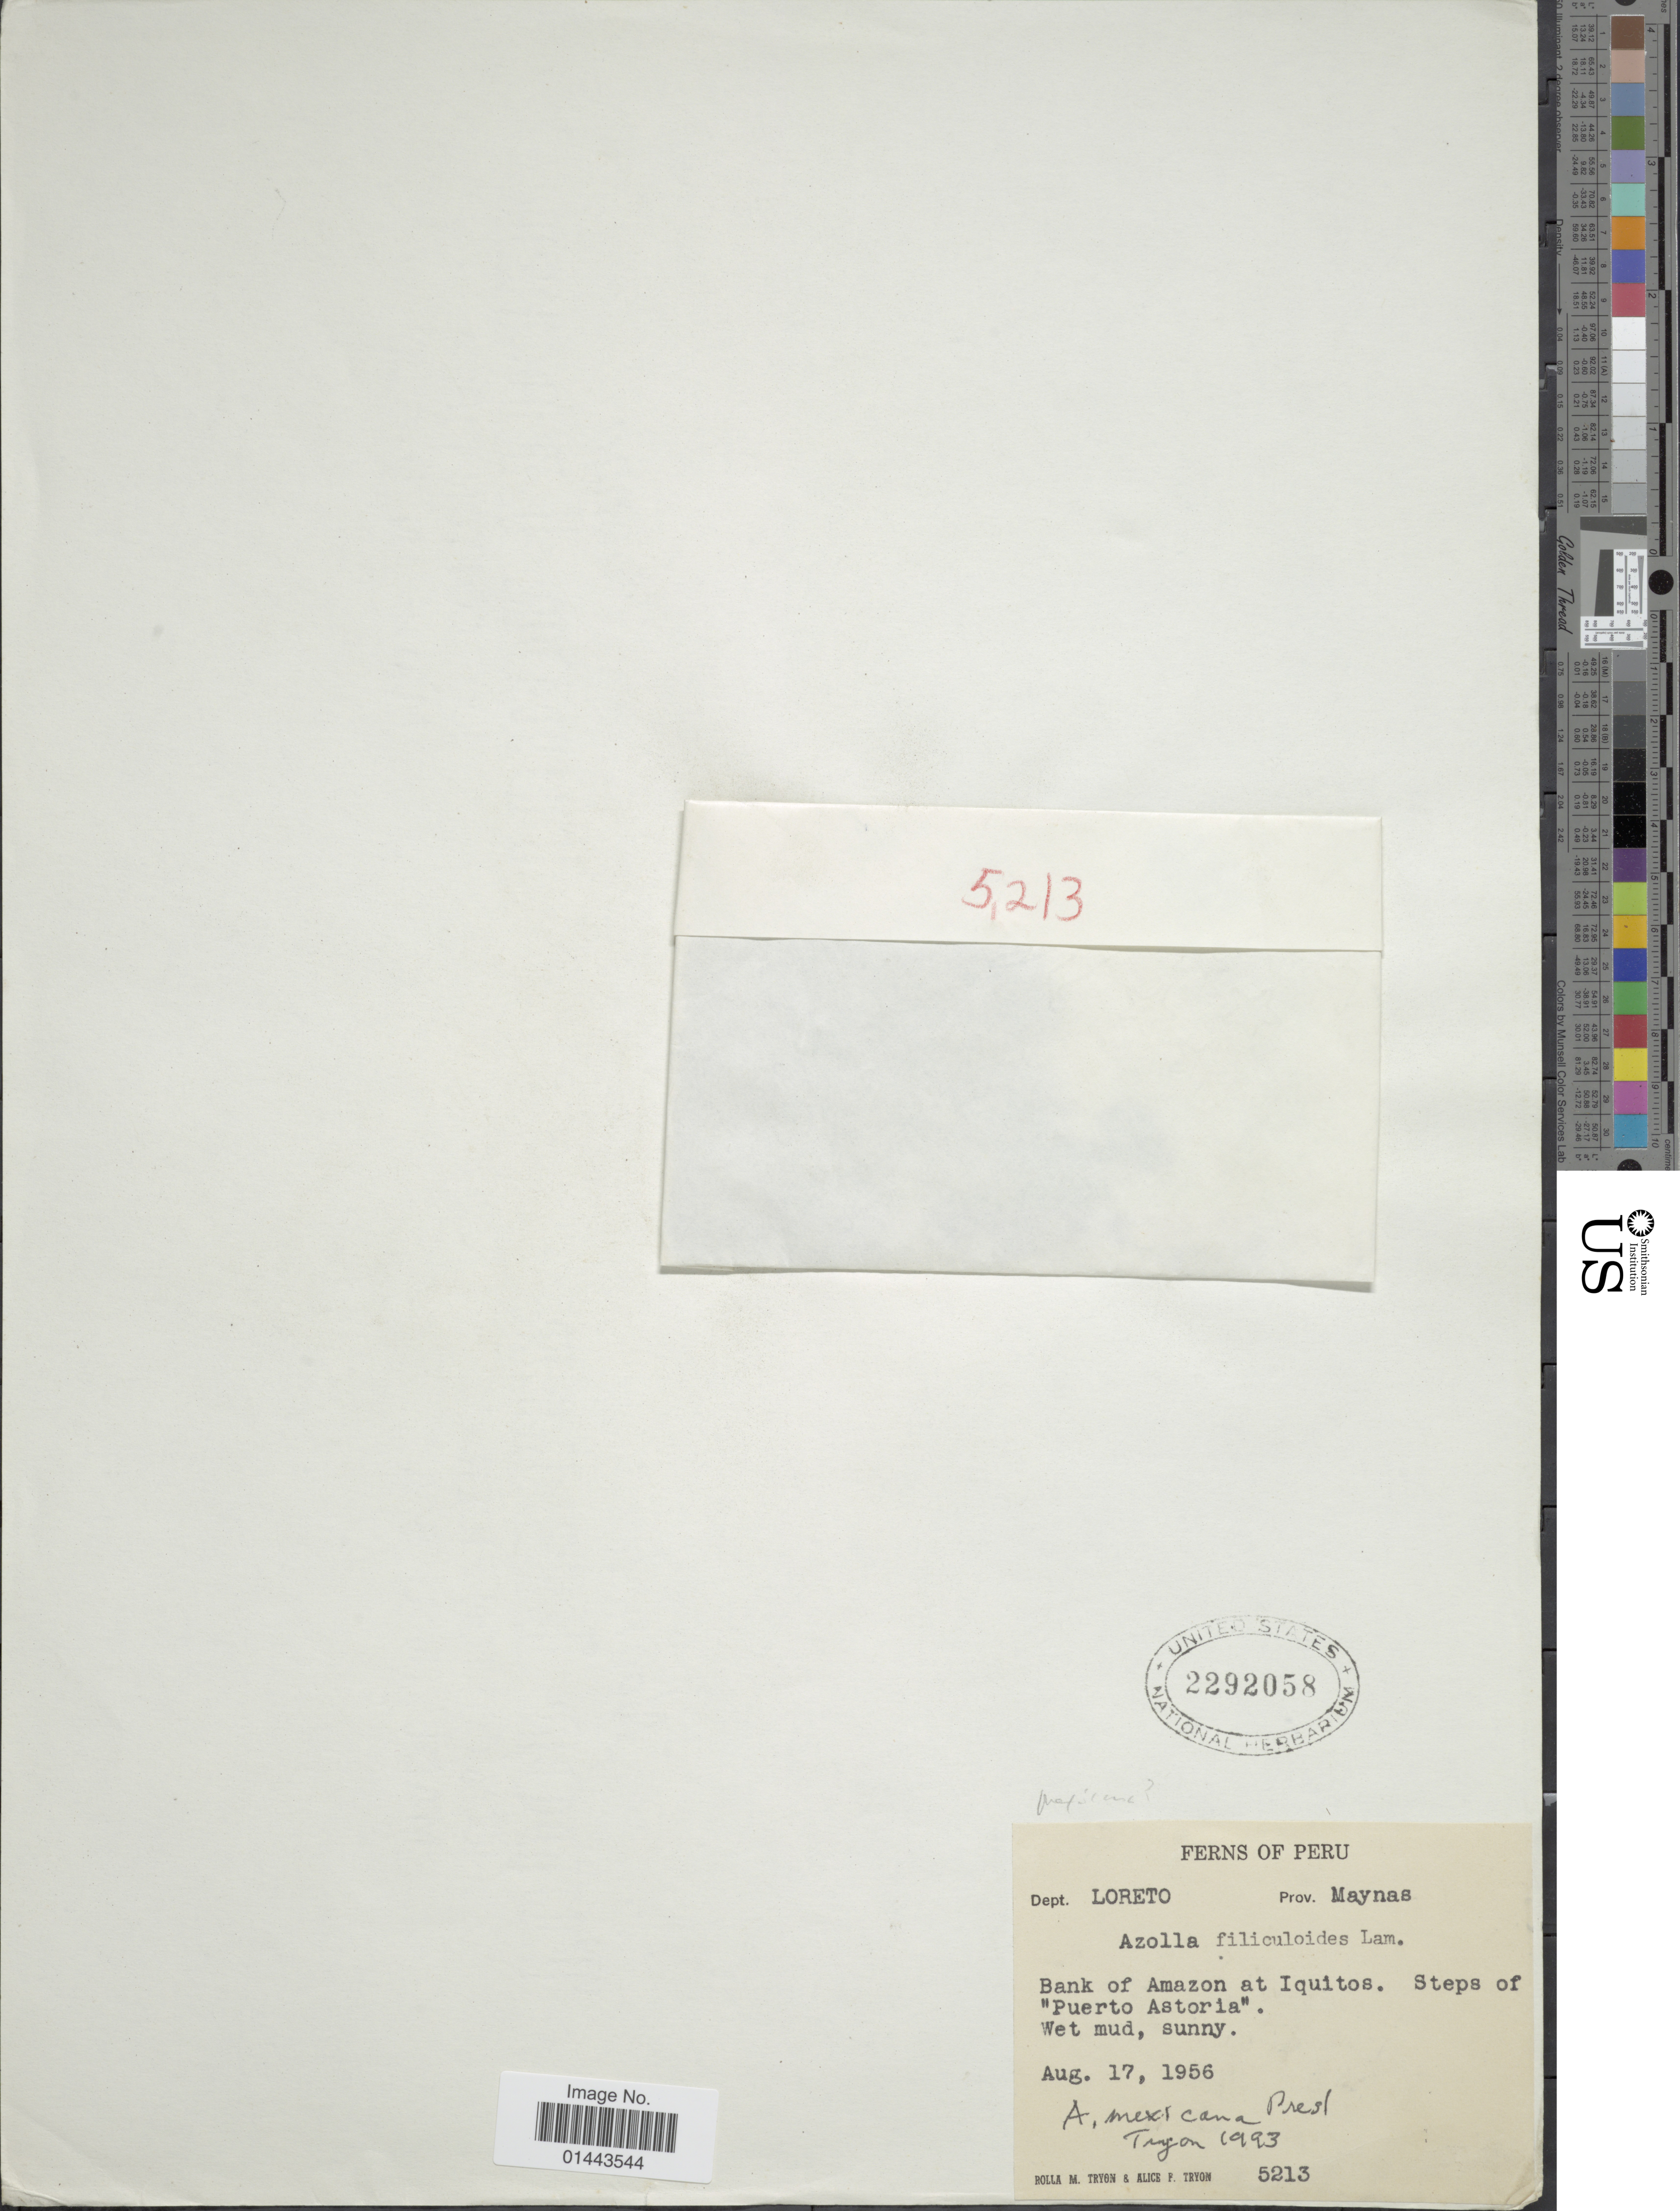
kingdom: Plantae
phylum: Tracheophyta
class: Polypodiopsida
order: Salviniales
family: Salviniaceae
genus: Azolla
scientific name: Azolla filiculoides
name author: Lam.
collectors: R. M. Tryon & A. F. Tryon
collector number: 5213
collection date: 1956-08-17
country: Peru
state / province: Loreto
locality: Maynas. Bank of Amazon at Iquitos. Steps of "Puerto Astoria". Wet mud, sunny.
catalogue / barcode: US 2292058